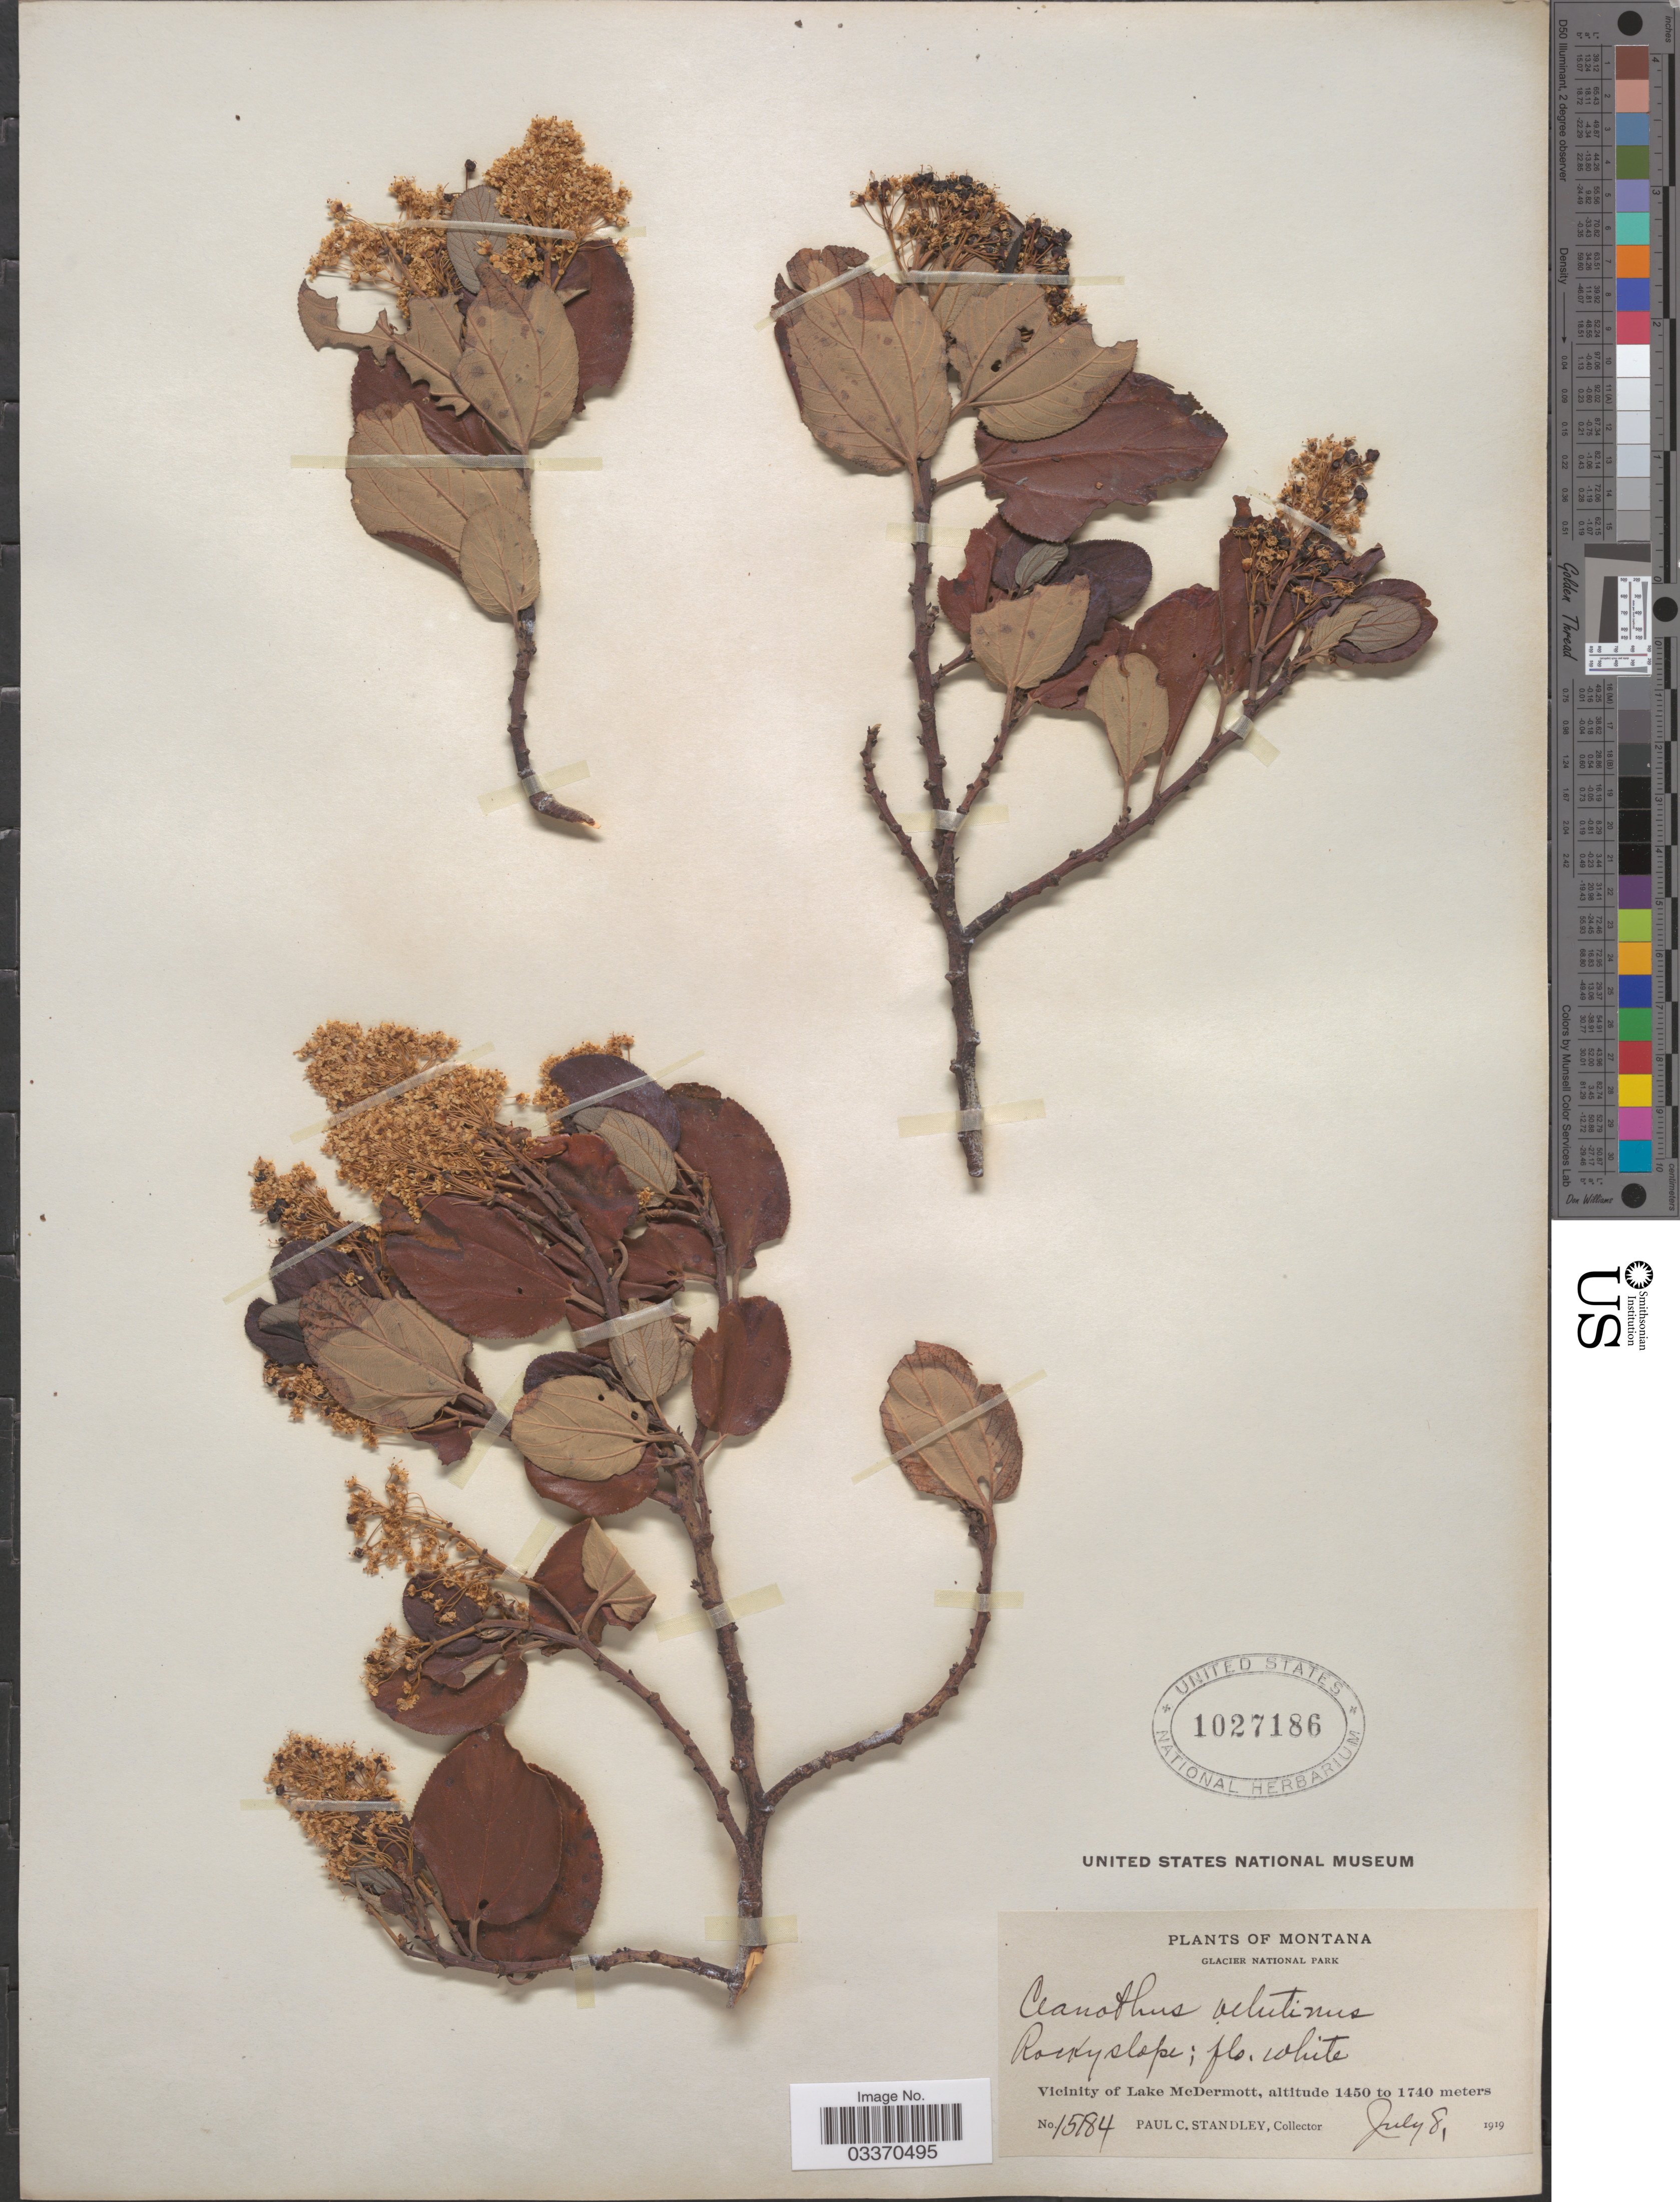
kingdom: Plantae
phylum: Tracheophyta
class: Magnoliopsida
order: Rosales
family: Rhamnaceae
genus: Ceanothus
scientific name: Ceanothus velutinus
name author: Douglas ex Hook.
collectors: P. C. Standley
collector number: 15184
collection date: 1919-07-08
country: United States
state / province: Montana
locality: Glacier National Park. Vicinity of Lake McDermott.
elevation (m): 1450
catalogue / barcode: US 1027186